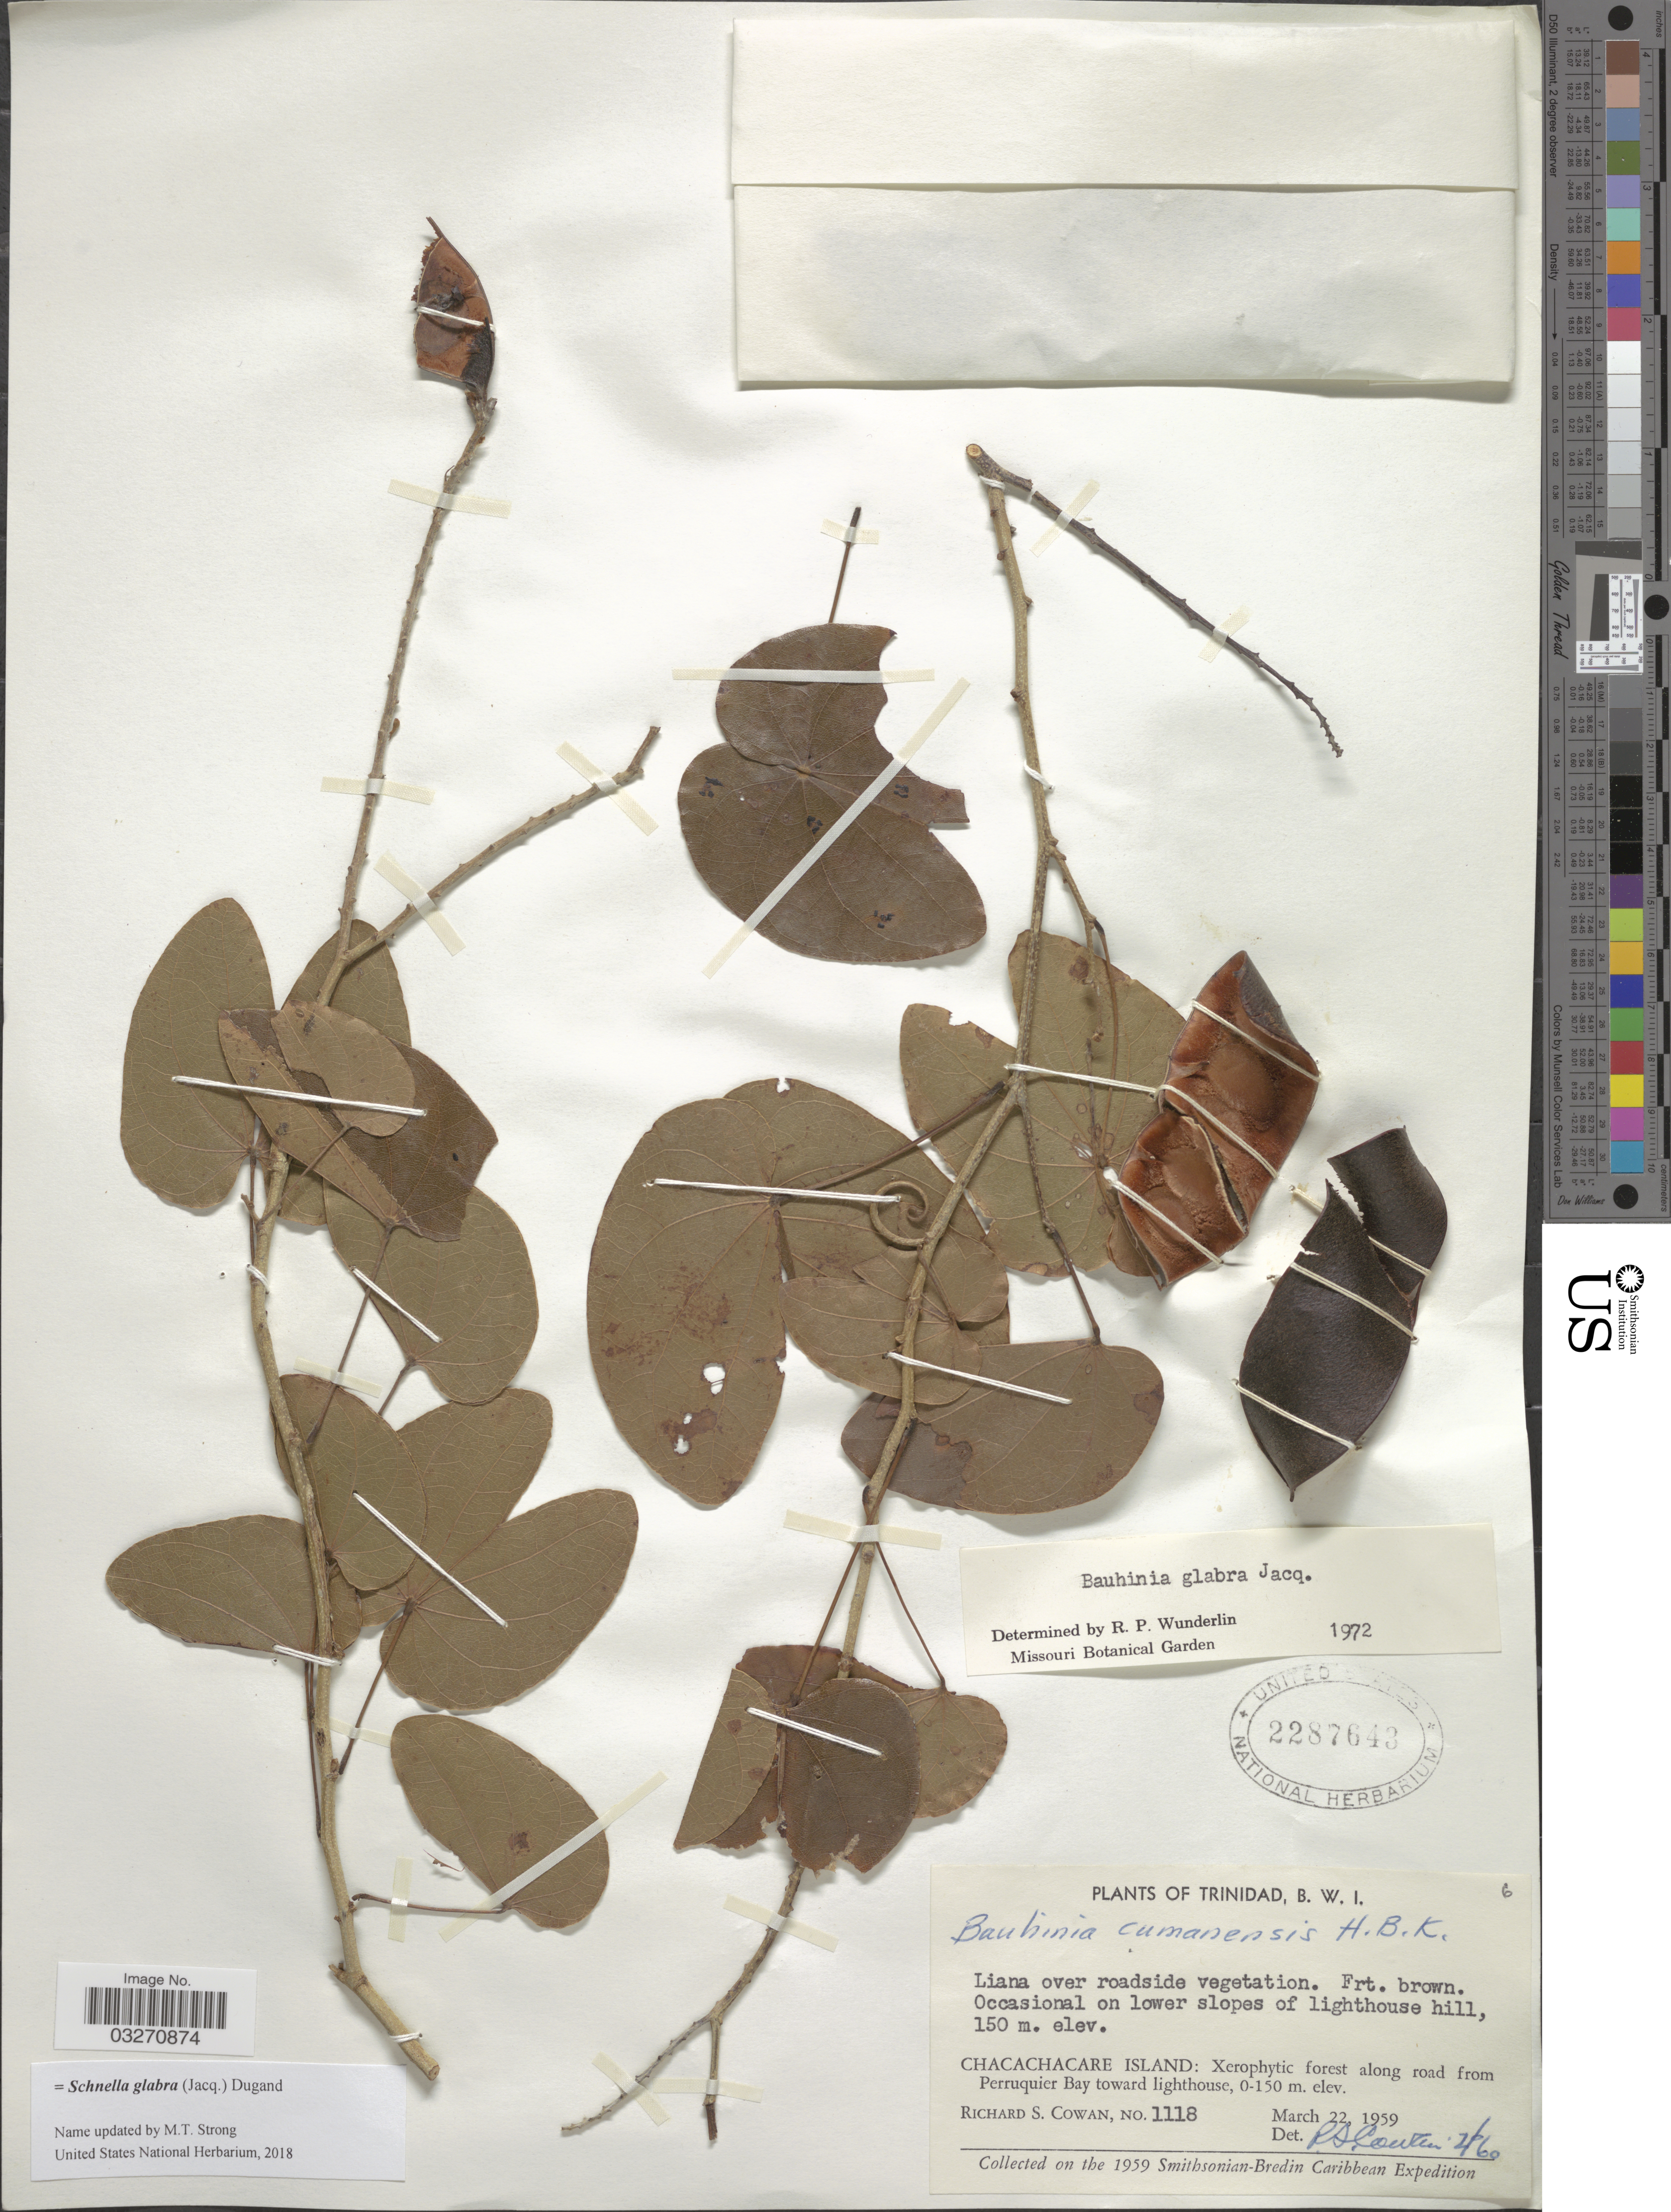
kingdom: Plantae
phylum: Tracheophyta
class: Magnoliopsida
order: Fabales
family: Fabaceae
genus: Schnella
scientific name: Schnella glabra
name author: (Jacq.) Dugand G.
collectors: R. S. Cowan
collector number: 1118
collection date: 1959-03-22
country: Trinidad and Tobago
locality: Trinidad, B.W.I. Lower slopes of lighthouse hill. Chacachacare Island: Xerophytic forest along road from Perruquier Bay toward lighthouse.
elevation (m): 0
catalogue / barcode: US 2287643